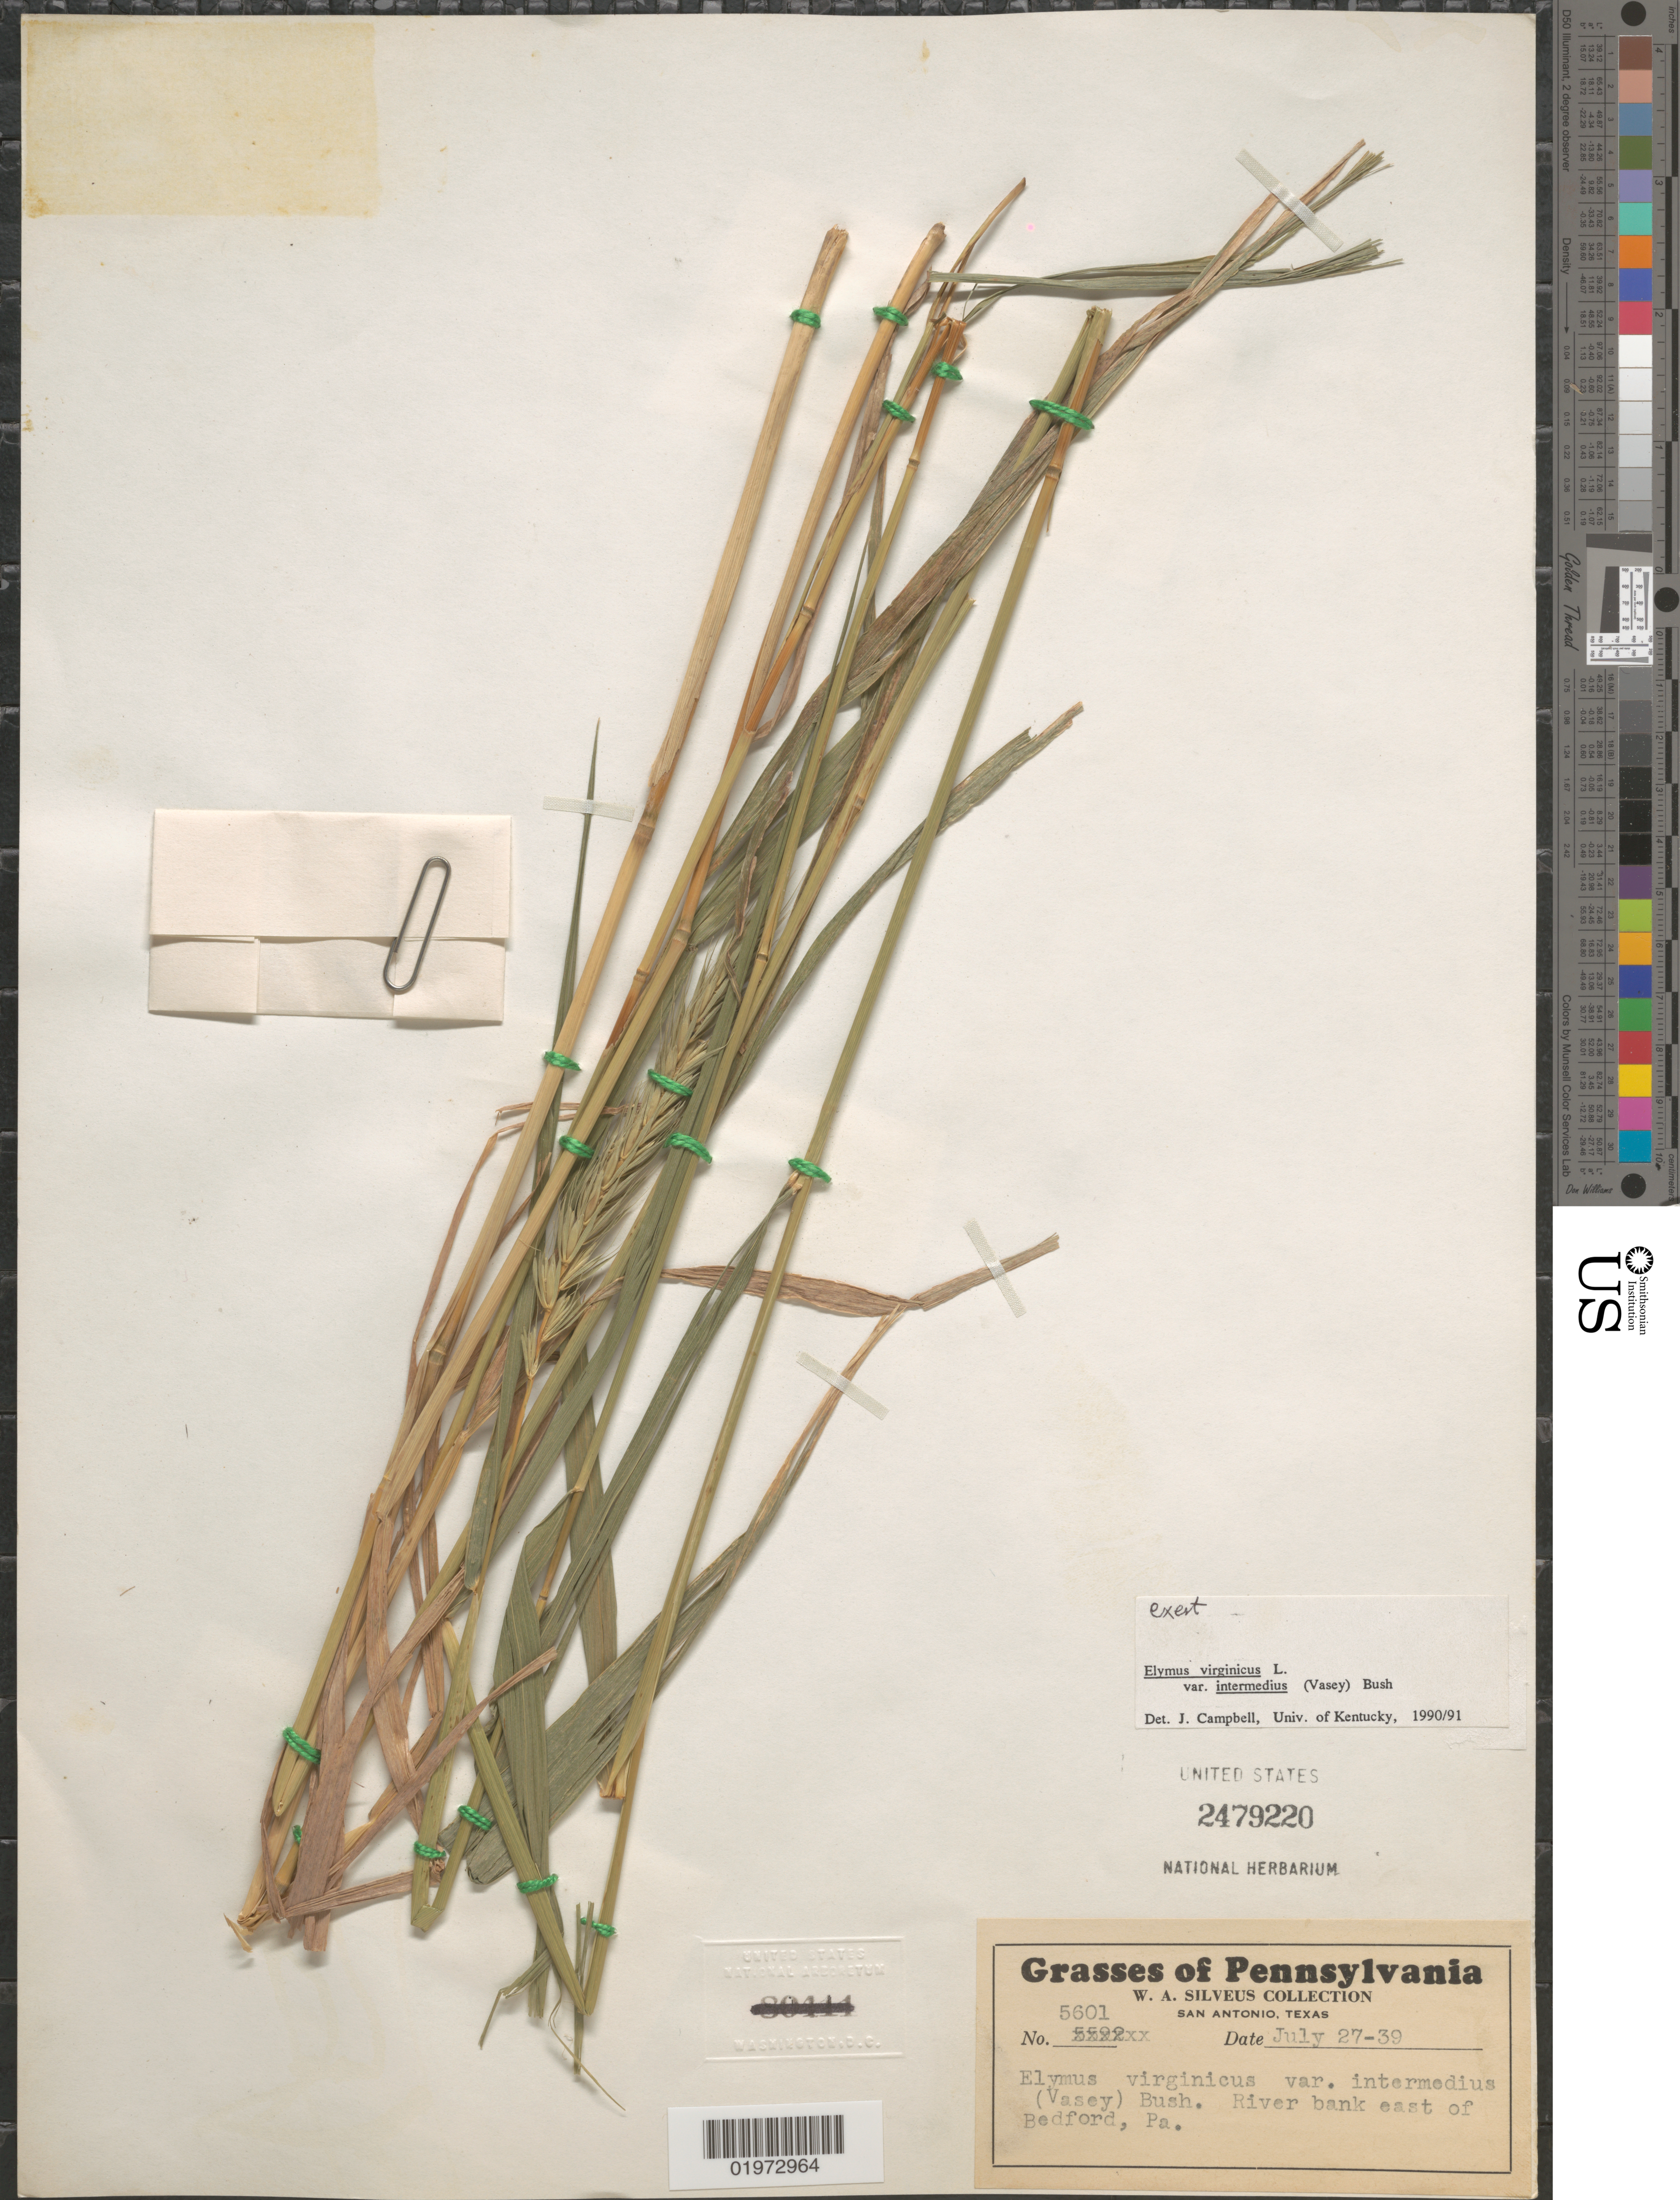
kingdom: Plantae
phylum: Tracheophyta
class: Liliopsida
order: Poales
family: Poaceae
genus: Elymus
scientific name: Elymus virginicus var. intermedius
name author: L.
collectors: W. Silveus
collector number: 5601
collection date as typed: Transcribed d/m/y: 27/7/39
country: United States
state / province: Pennsylvania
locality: River bank east of Bedford.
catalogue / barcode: US 2479220